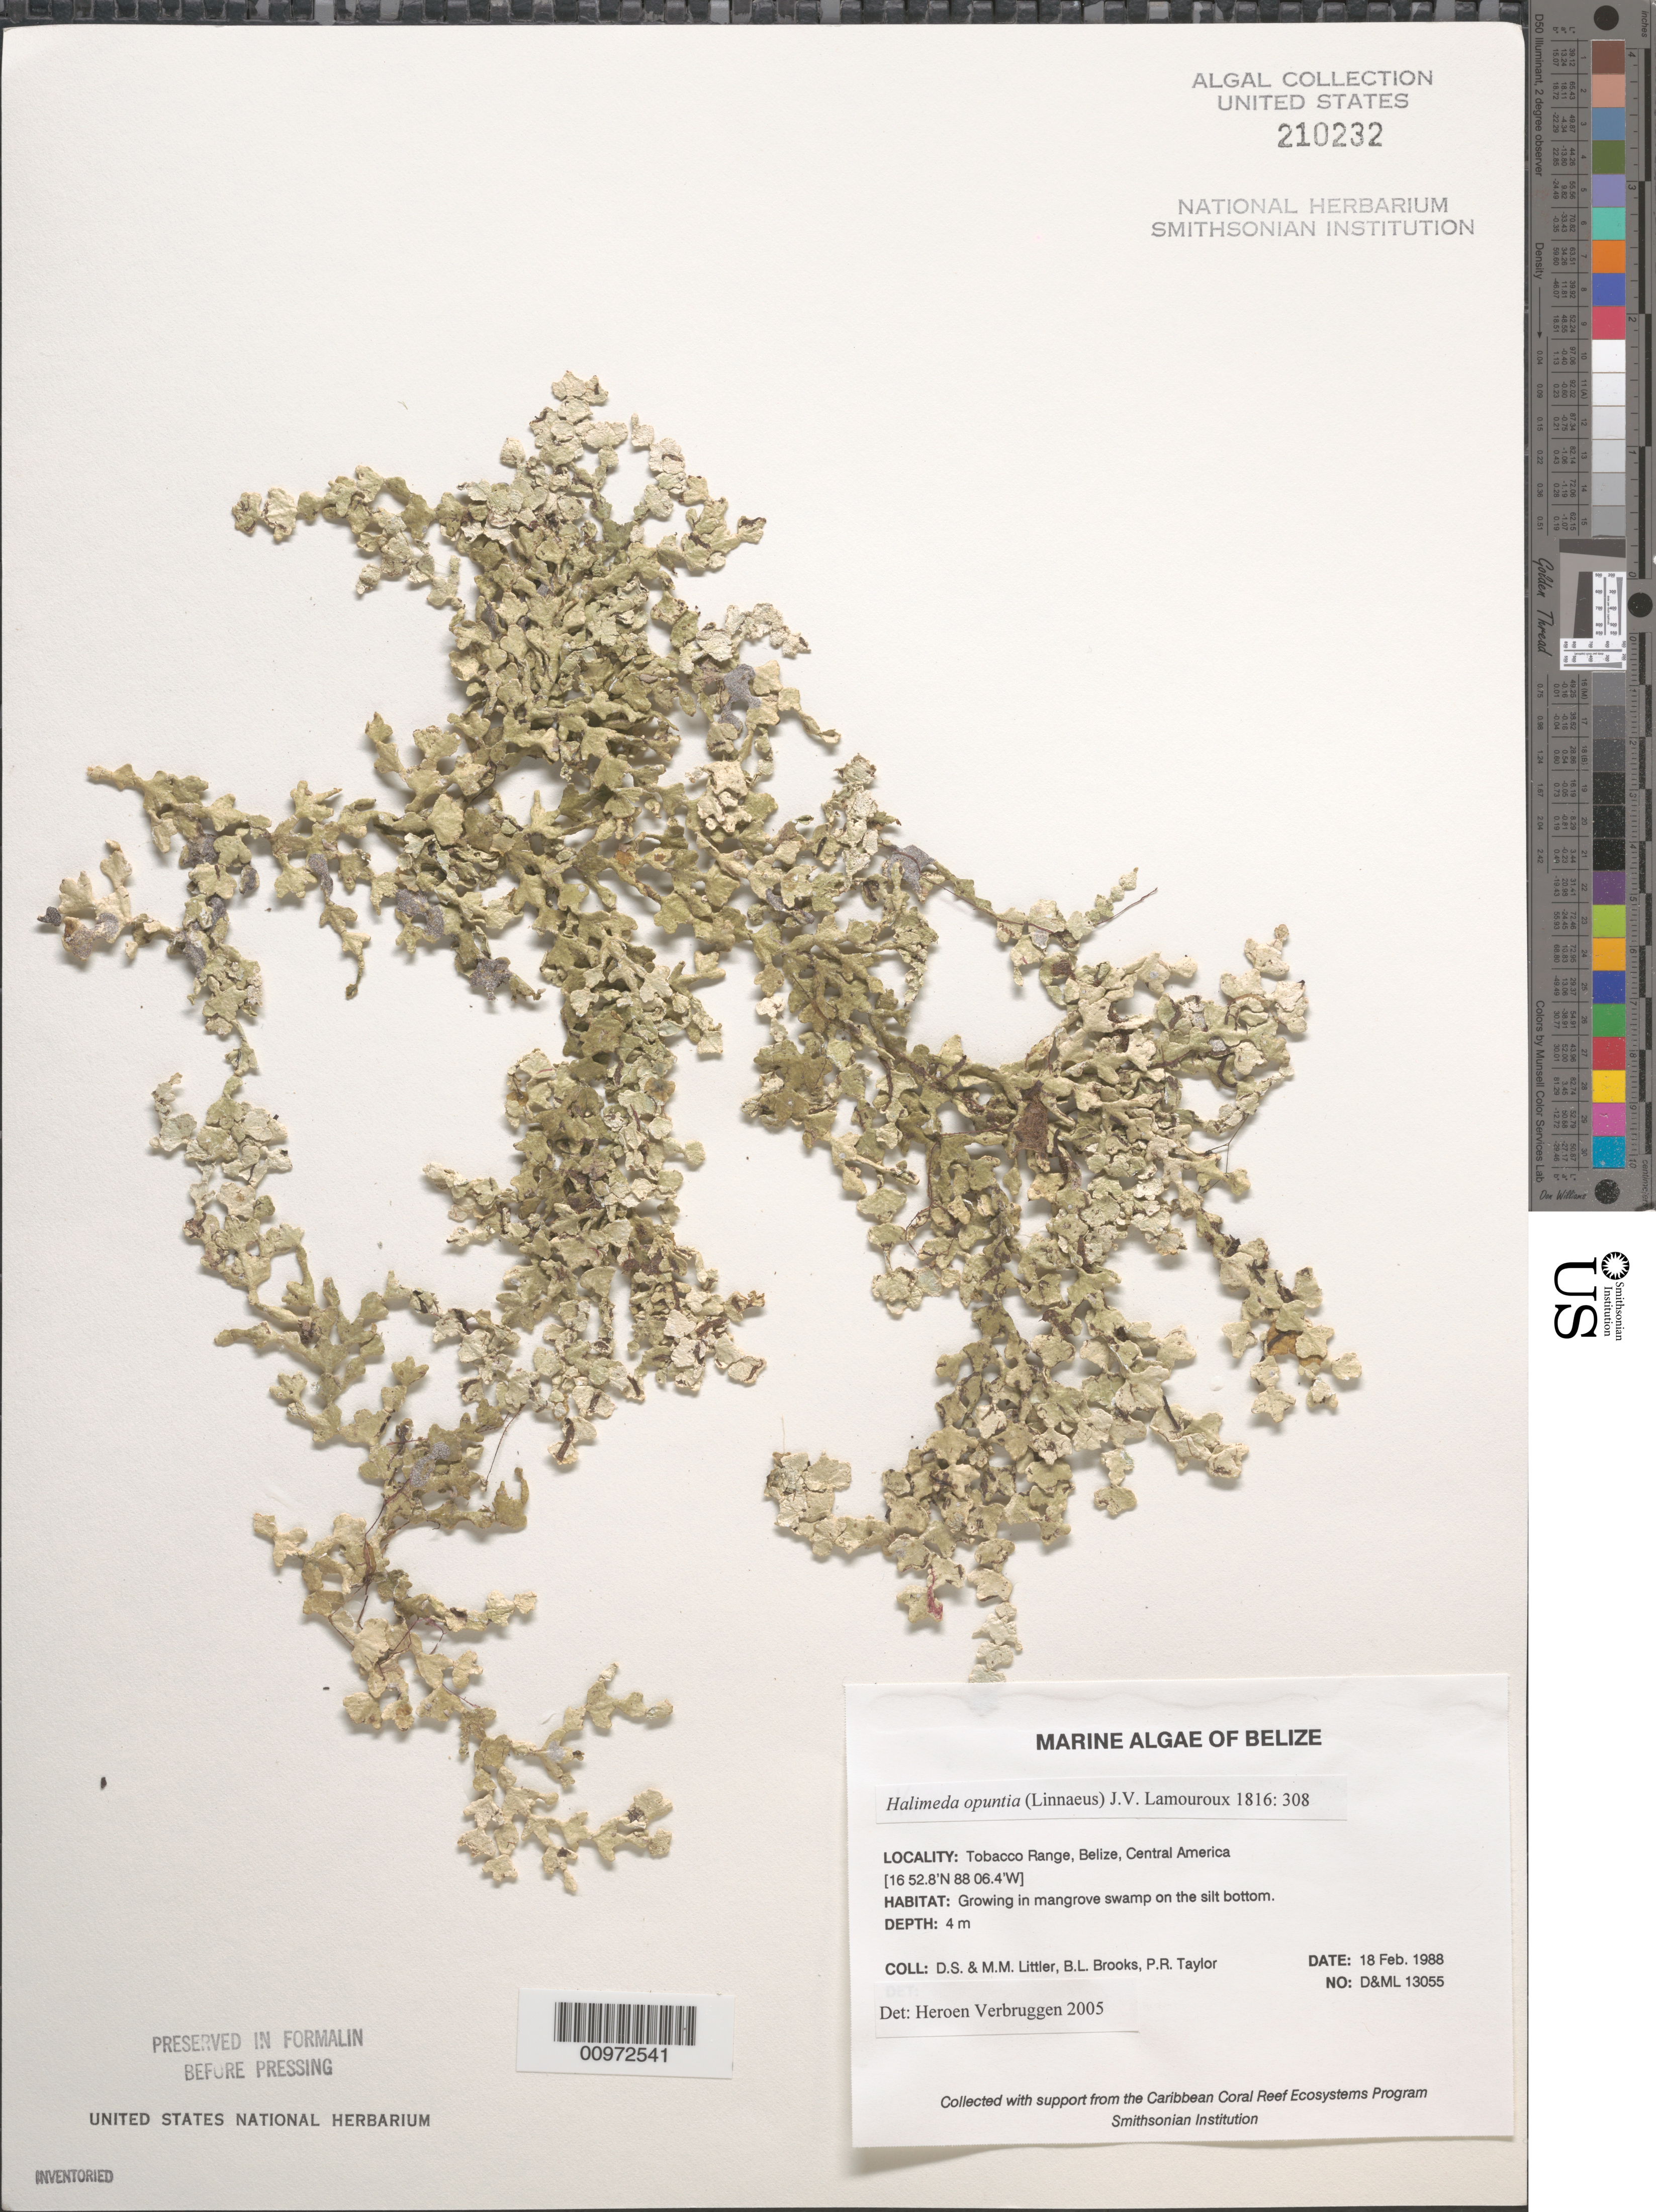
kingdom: Plantae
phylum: Chlorophyta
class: Ulvophyceae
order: Bryopsidales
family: Halimedaceae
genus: Halimeda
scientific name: Halimeda opuntia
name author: (L.) J.V.Lamouroux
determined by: Verbruggen, H.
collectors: D. S. Littler, M. M. Littler, B. Brooks & P. R. Taylor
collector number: D&ML 13055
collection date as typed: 18 Feb 1988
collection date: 1988-02-18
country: Belize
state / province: Stann Creek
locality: Tobacco Range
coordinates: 16 52.8' N, 88 06.4' W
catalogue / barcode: US 210232